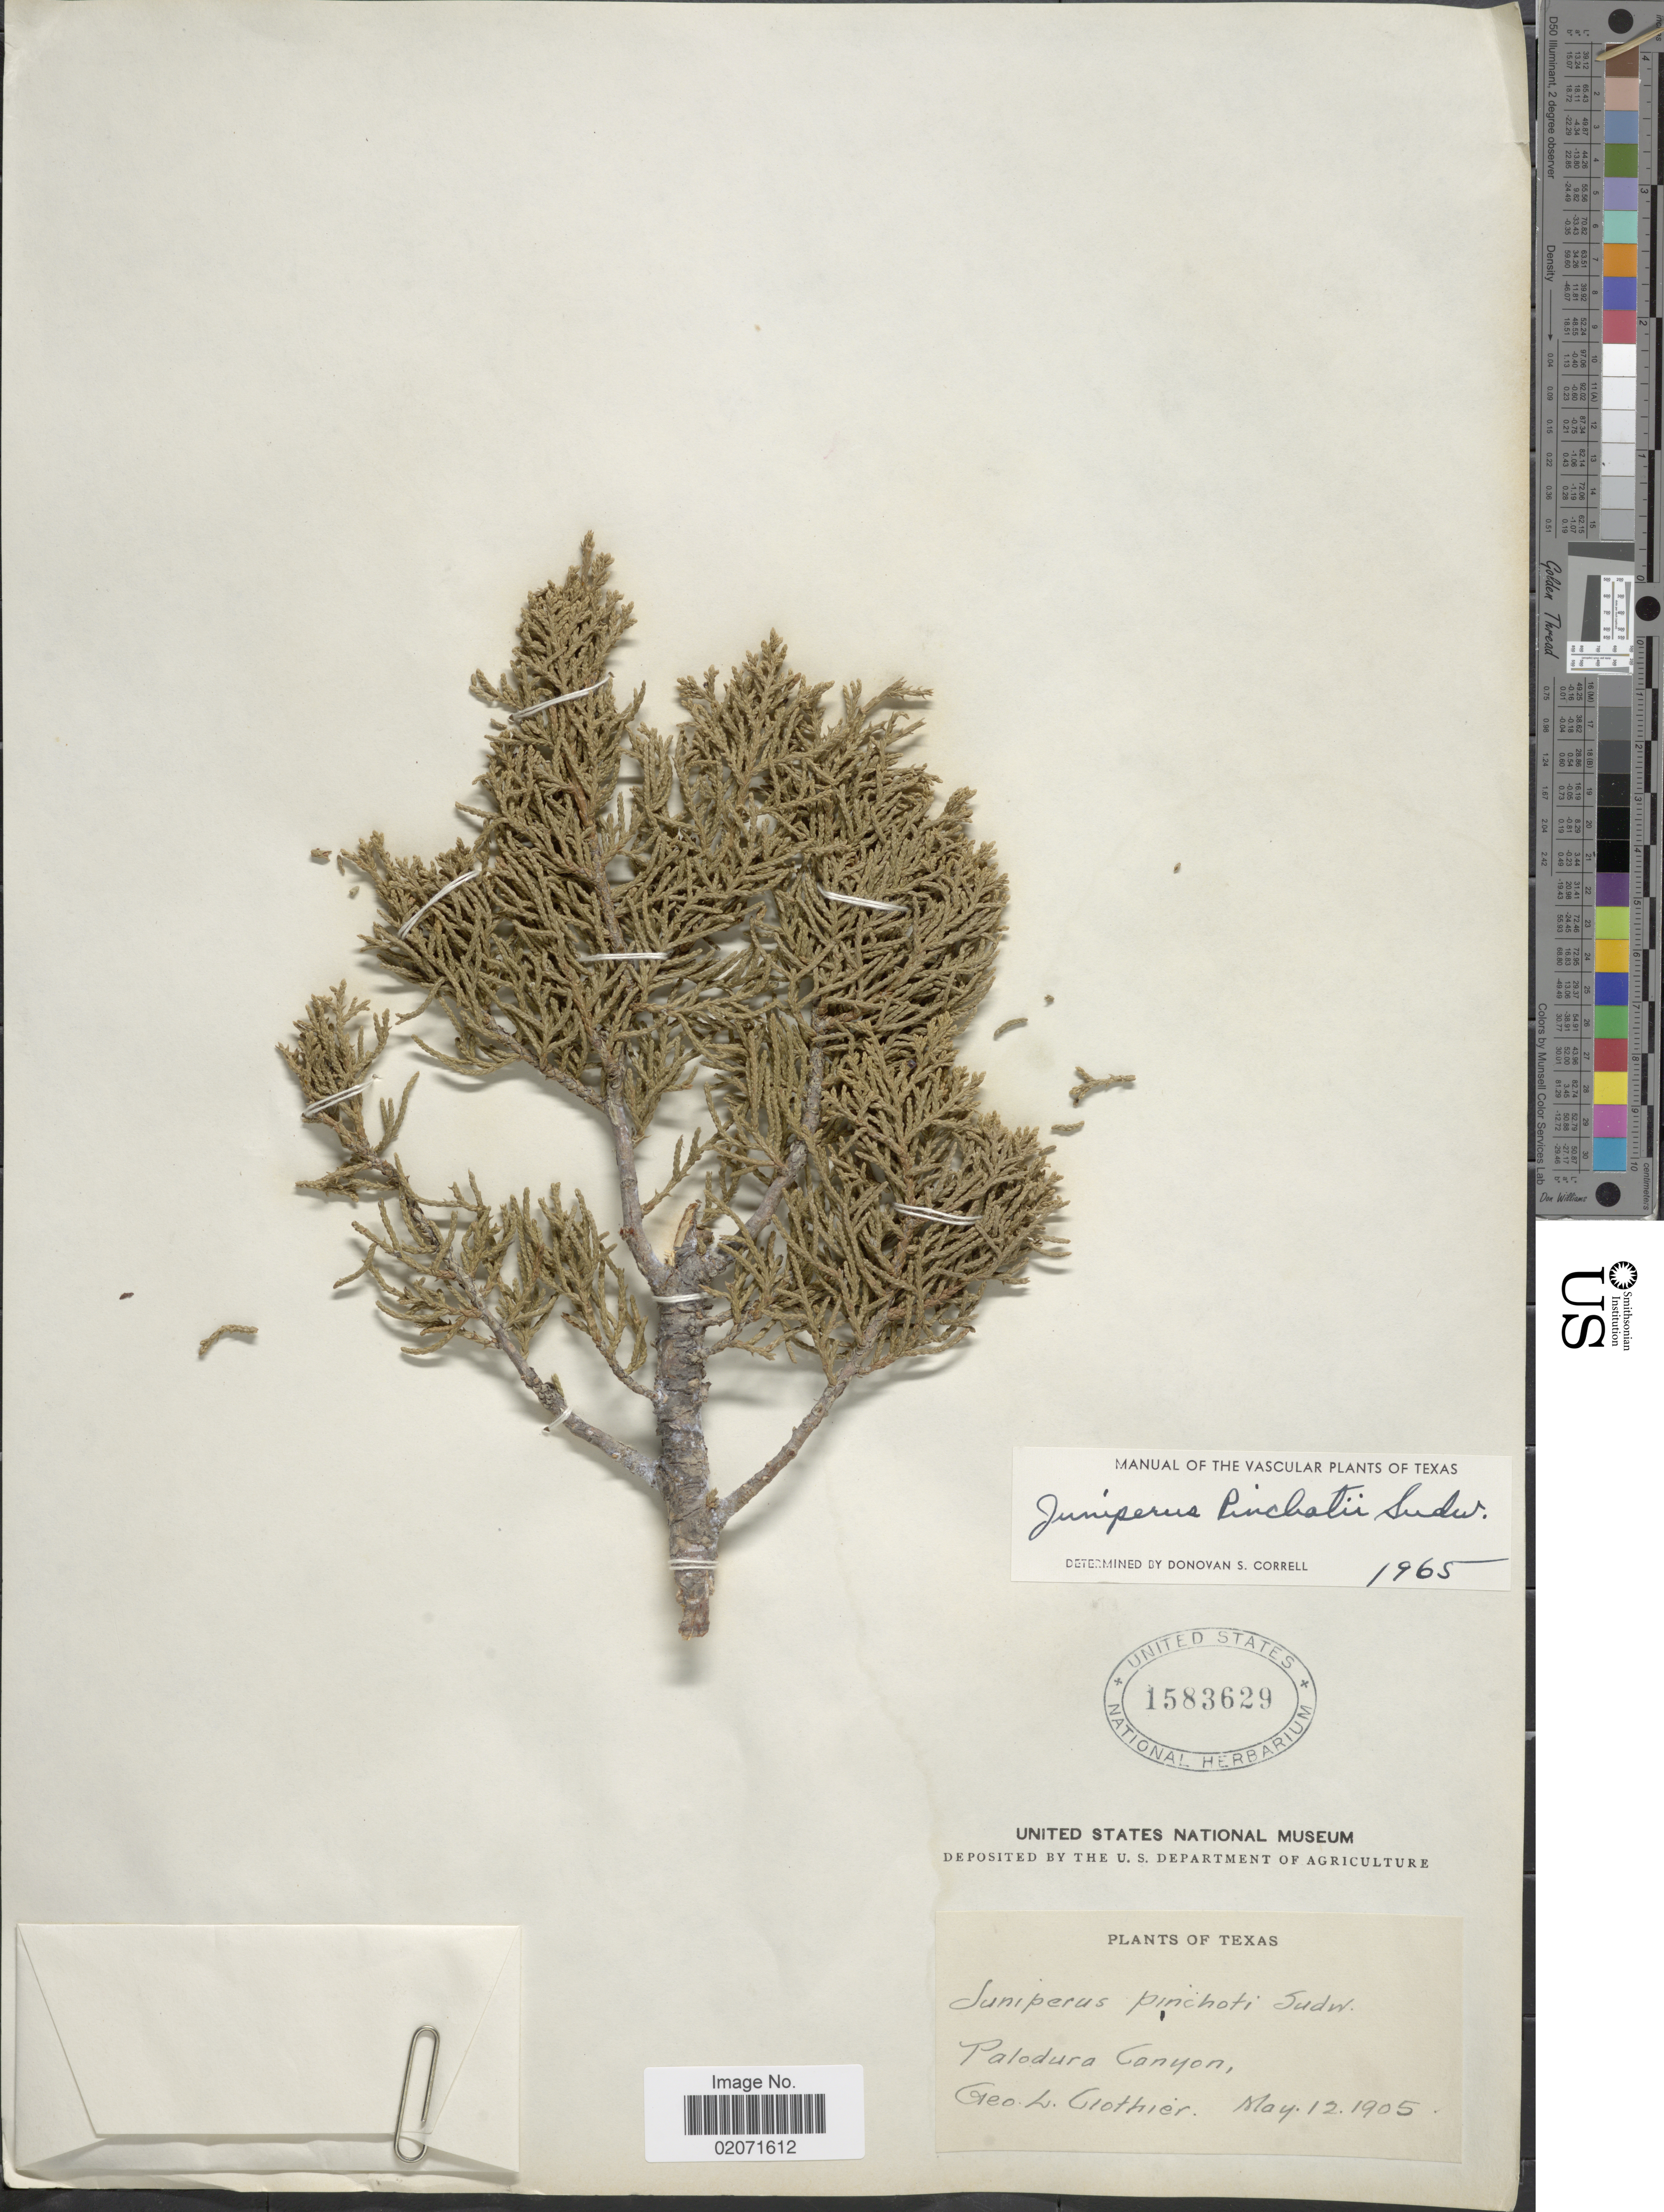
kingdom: Plantae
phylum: Tracheophyta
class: Pinopsida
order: Pinales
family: Cupressaceae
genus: Juniperus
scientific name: Juniperus pinchotii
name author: Sudw.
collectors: G. Clothier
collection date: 1905-05-12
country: United States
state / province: Texas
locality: Palodura Canyon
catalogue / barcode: US 1583629